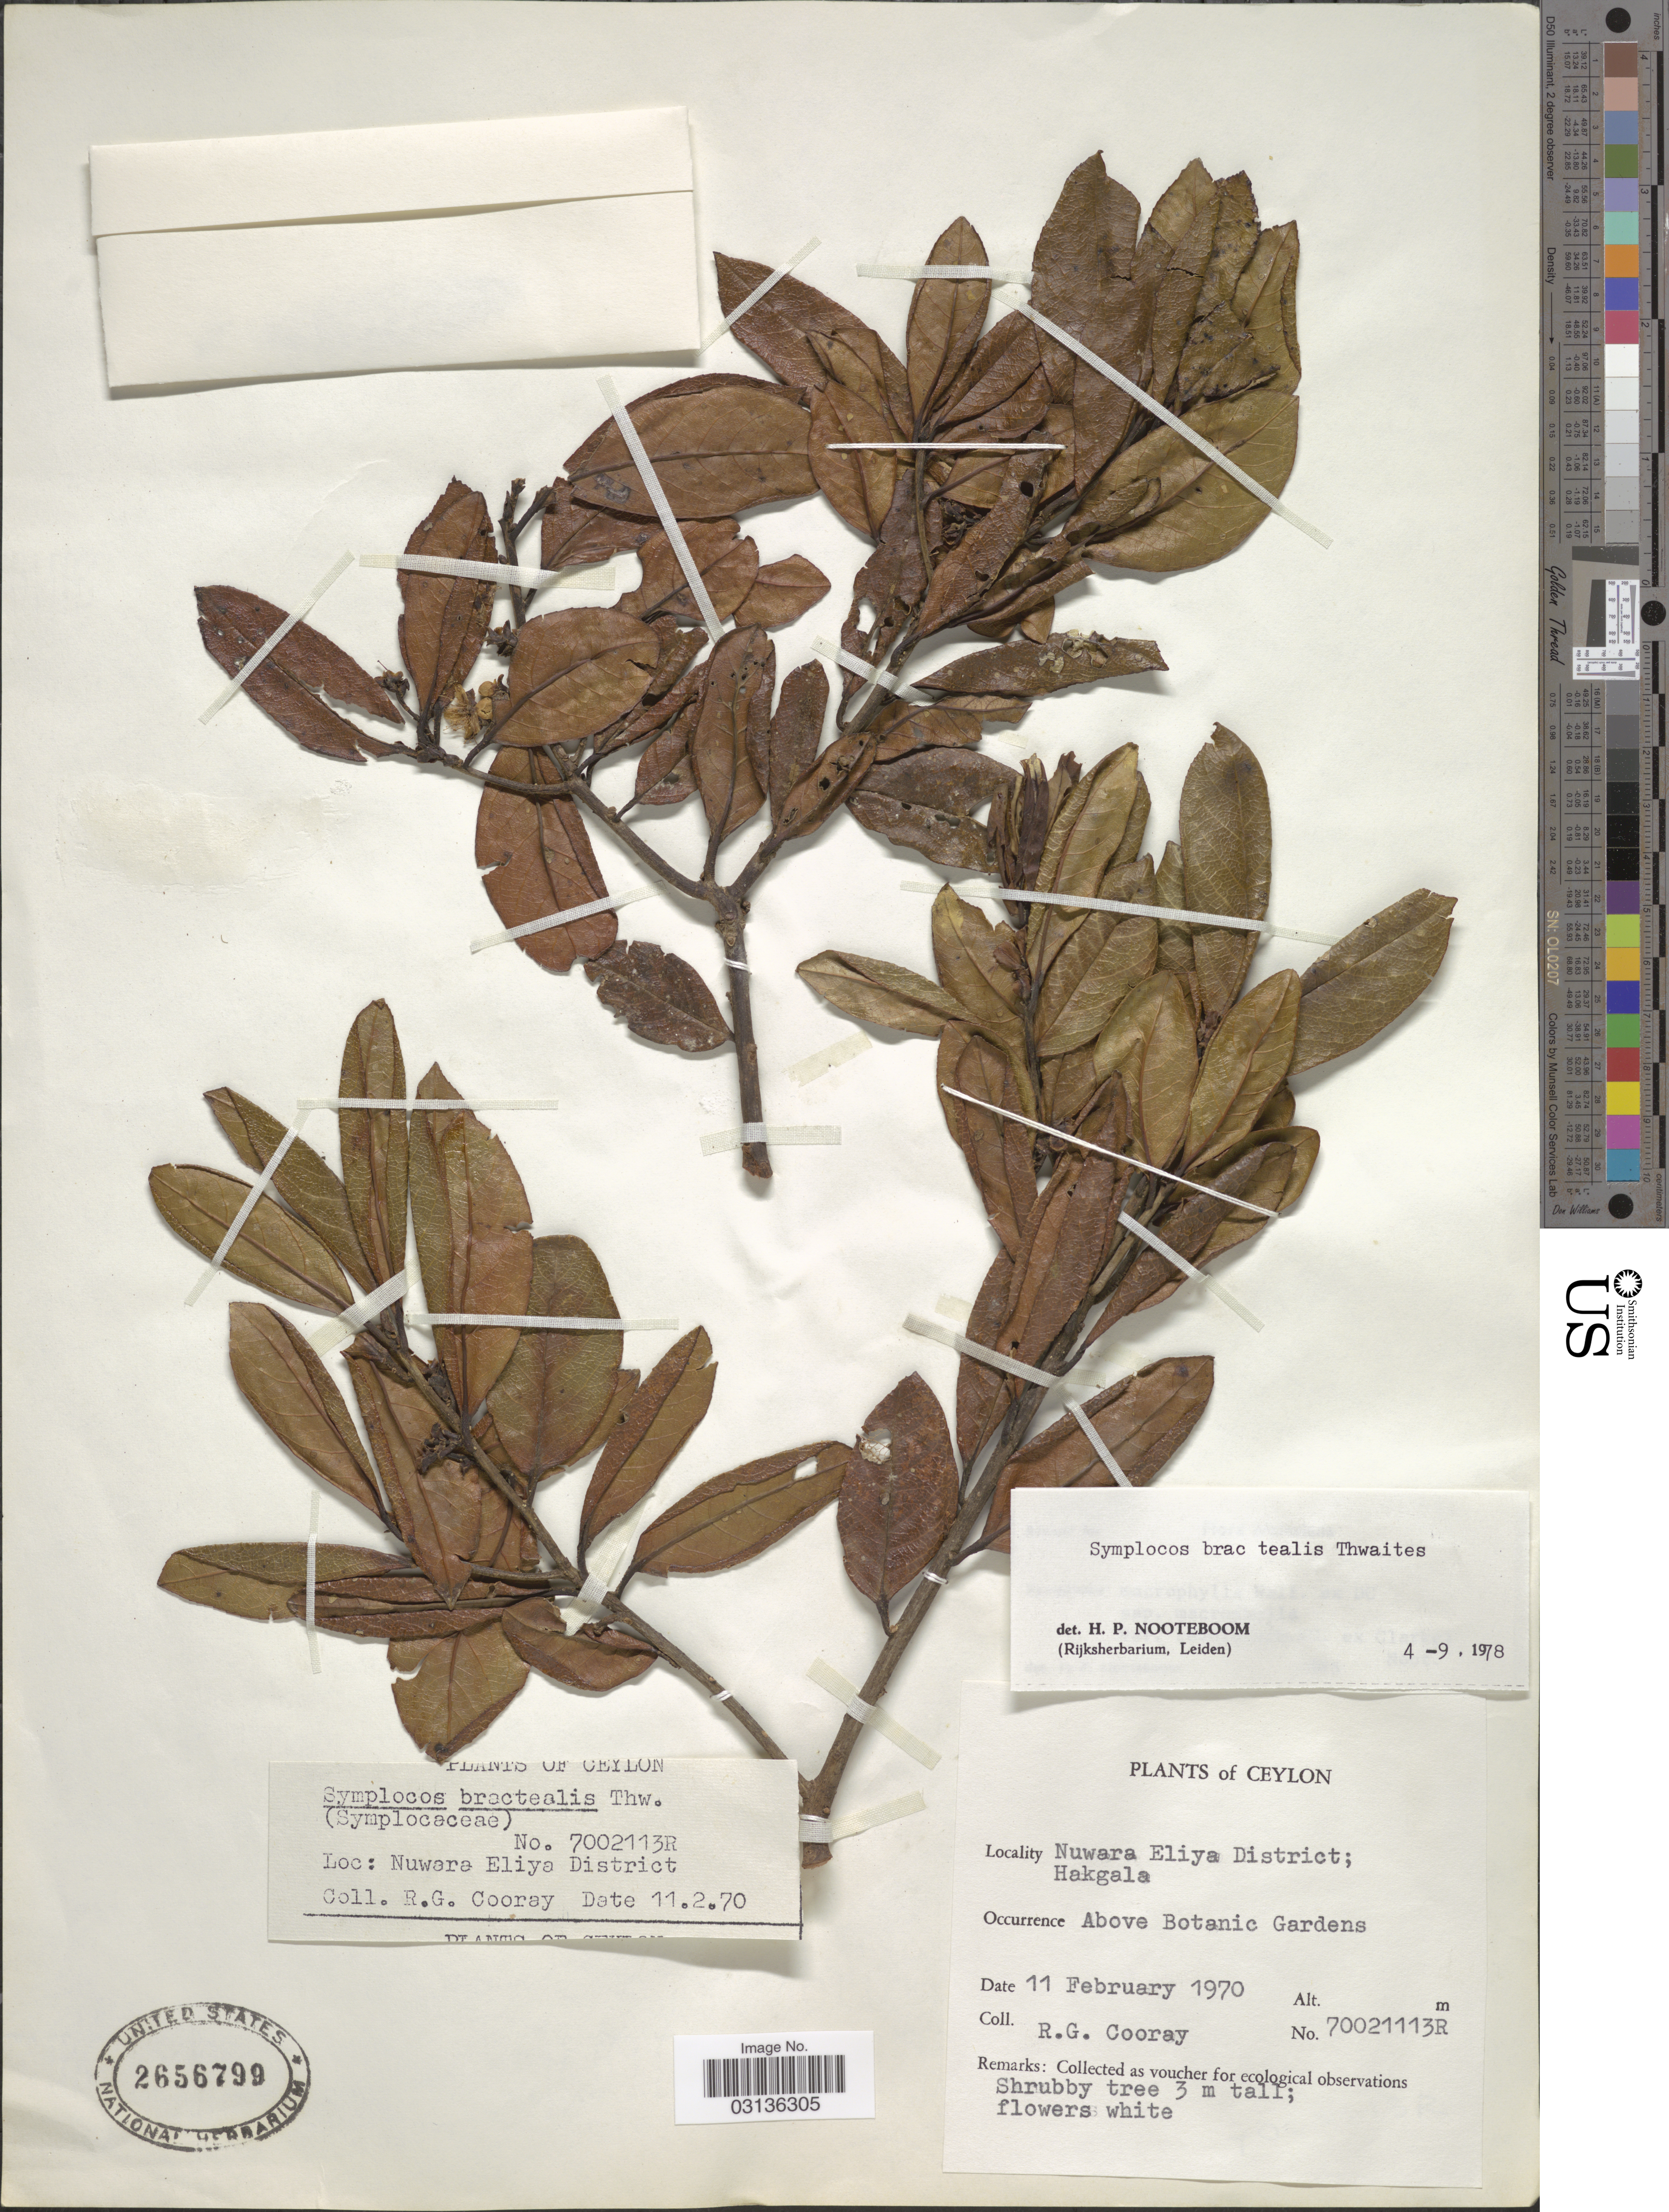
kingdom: Plantae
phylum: Tracheophyta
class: Magnoliopsida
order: Ericales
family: Symplocaceae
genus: Symplocos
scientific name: Symplocos bractealis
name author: Thwaites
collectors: R. Cooray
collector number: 70021113R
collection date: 1970-02-11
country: Sri Lanka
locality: Ceylon. Nuwara Eliya District; Hakgala. Above Botanic Gardens.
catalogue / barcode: US 2656799